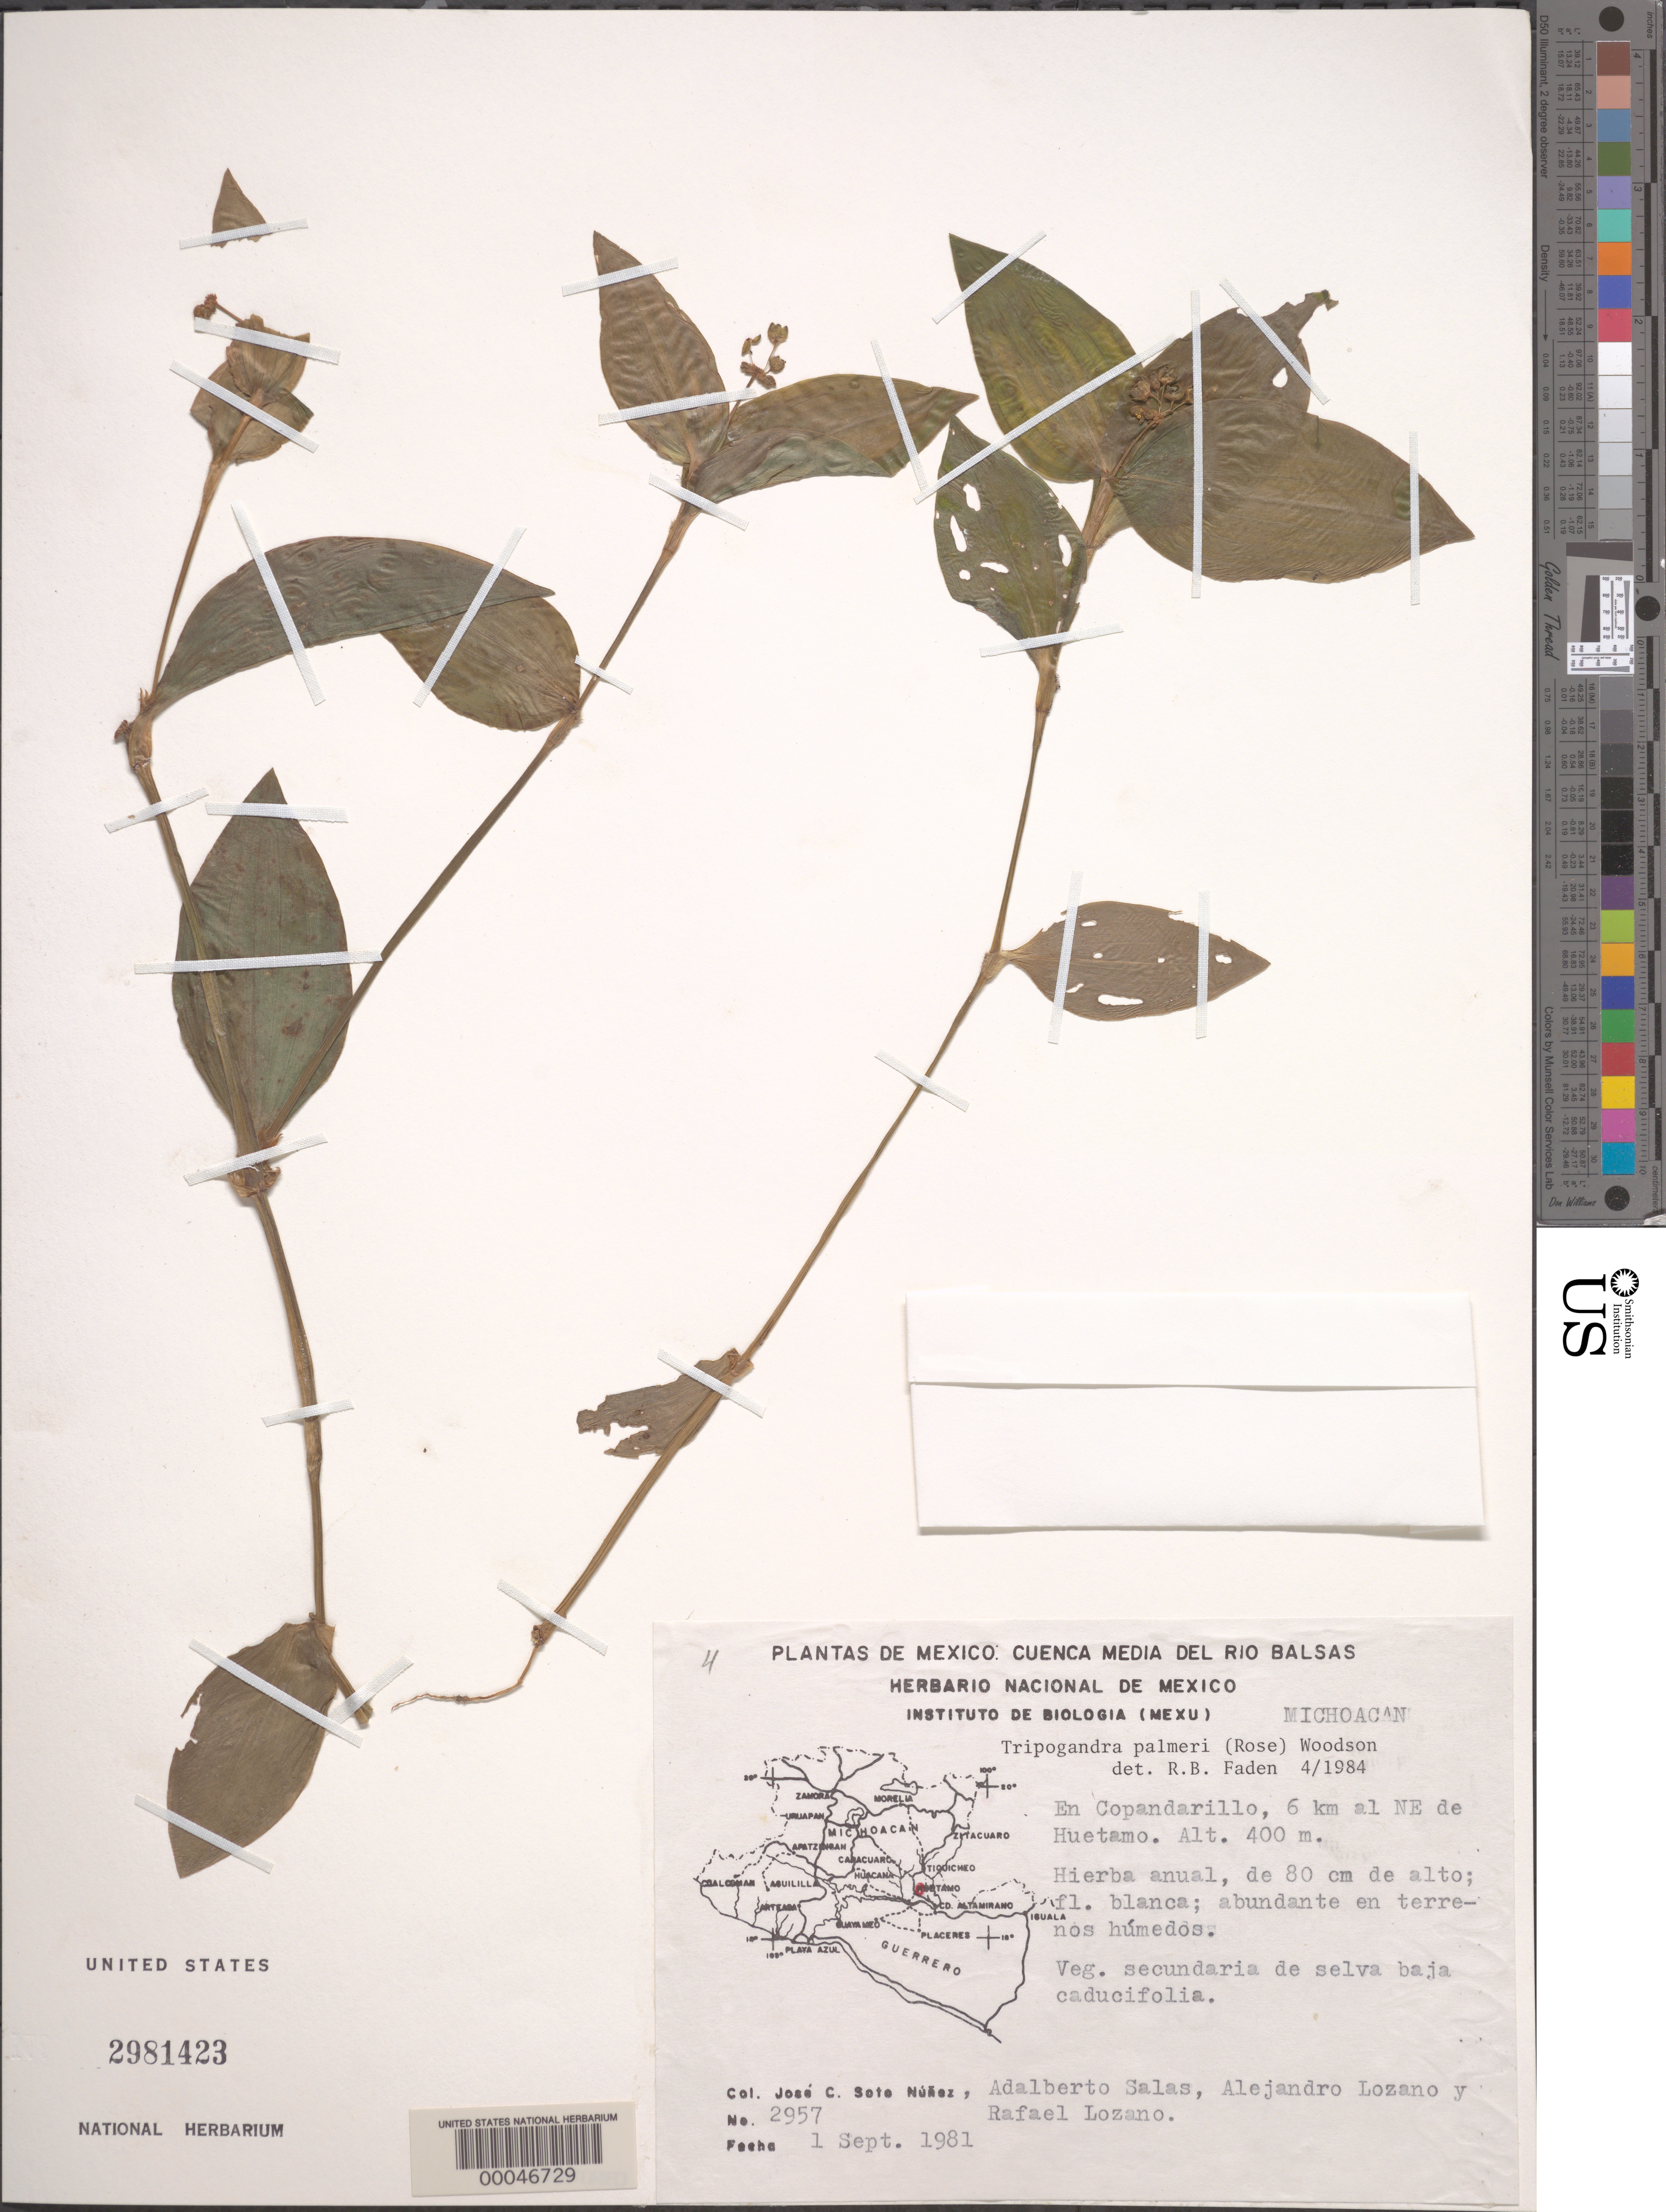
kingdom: Plantae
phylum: Tracheophyta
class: Liliopsida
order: Commelinales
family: Commelinaceae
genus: Tripogandra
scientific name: Tripogandra palmeri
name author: (Rose) Woodson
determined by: Faden, Robert B., (US), Smithsonian Institution - National Museum of Natural History (UNITED STATES)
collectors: J. C. Soto Núñez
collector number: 2957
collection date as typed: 01 Sep 1981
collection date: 1981-09-01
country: Mexico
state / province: Michoacán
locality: En copandarillo, NE of huetamo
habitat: Moist soil, secondary forest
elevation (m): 400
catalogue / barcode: US 2981423